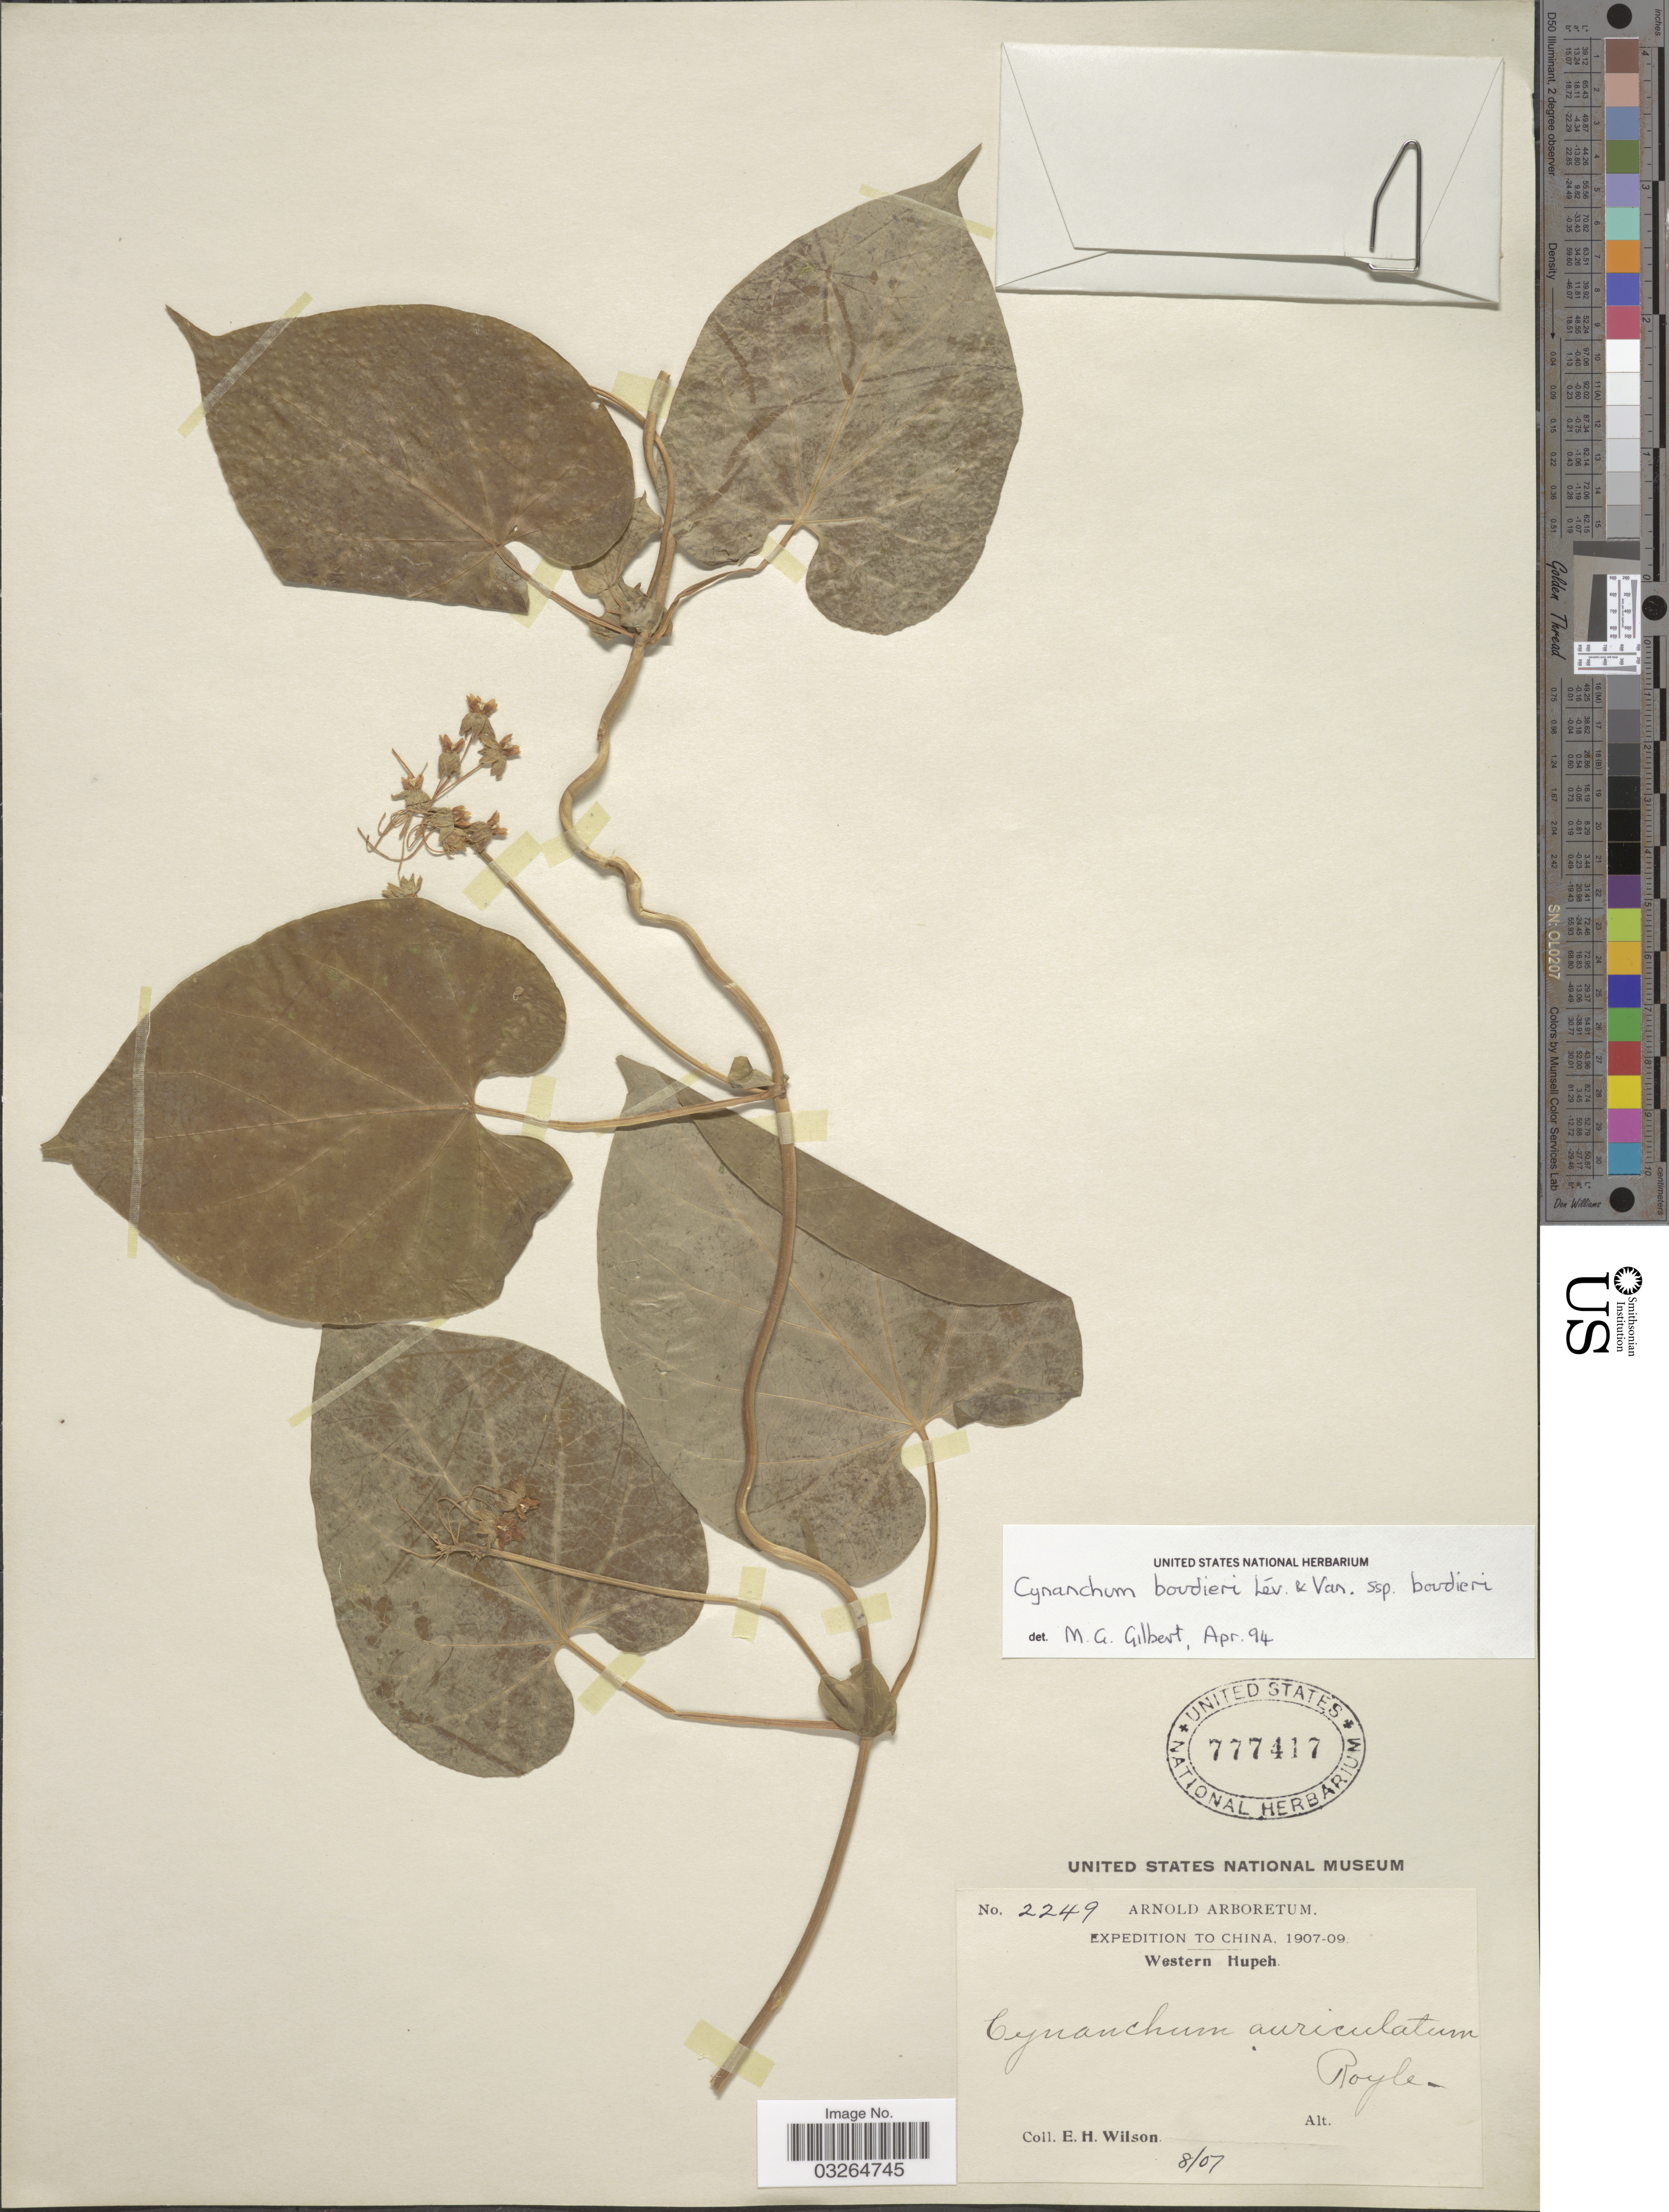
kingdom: Plantae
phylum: Tracheophyta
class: Magnoliopsida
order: Gentianales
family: Apocynaceae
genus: Cynanchum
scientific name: Cynanchum boudieri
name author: H. Lév. & Vaniot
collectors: E. Wilson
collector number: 2249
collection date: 1907-08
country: China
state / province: Hubei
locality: Western Hupeh.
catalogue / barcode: US 777417